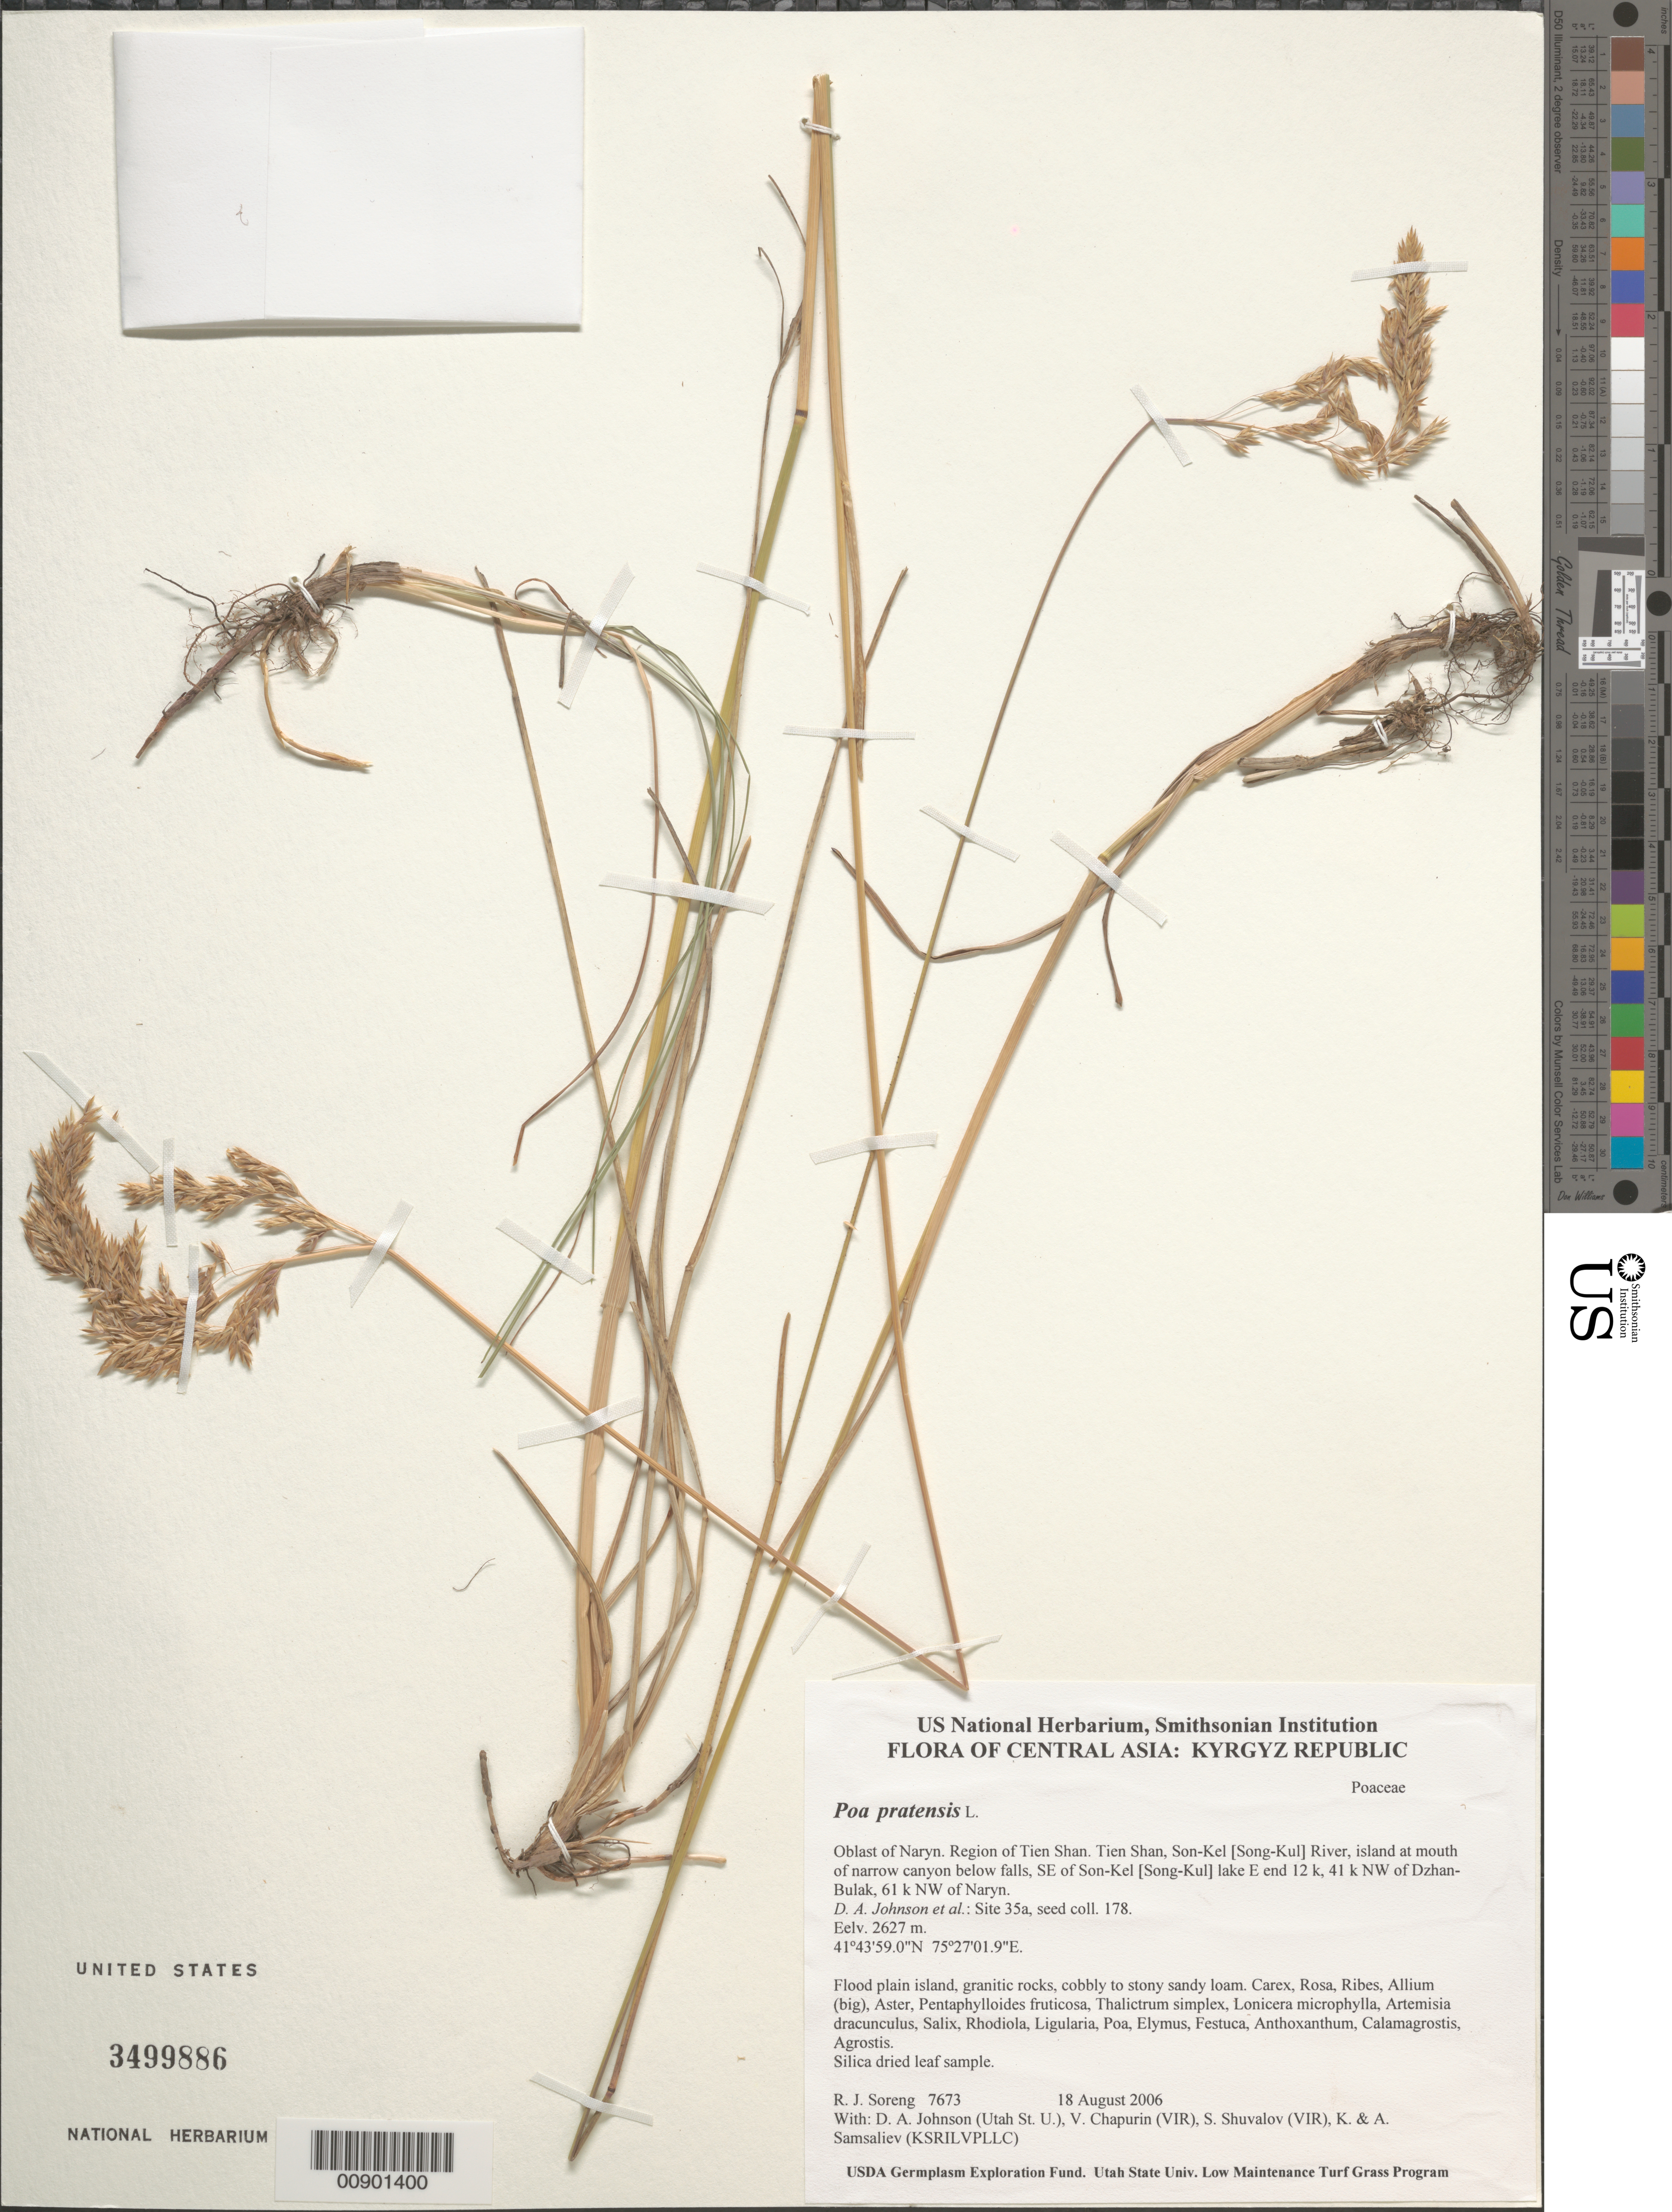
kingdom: Plantae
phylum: Tracheophyta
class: Liliopsida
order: Poales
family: Poaceae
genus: Poa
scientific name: Poa pratensis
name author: L.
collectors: R. J. Soreng, D. Johnson, S. Shuvalov, V. Chapurin, K. Samsaliev & A. Samsaliev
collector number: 7673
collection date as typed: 18 Aug 2006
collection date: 2006-08-18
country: Kyrgyzstan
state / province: Naryn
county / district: Tien Shan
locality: Tien Shan, Son-Kel River, island at mouth of narrow canyon below falls, SE of Son-Kel lake E end 12 k, 41 km NW of Dzhan-Bulak, 61 km NW of Naryn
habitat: Flood plain island, granitic rocks, cobbly to stony sandy loam.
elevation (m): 2627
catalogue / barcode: US 3499886